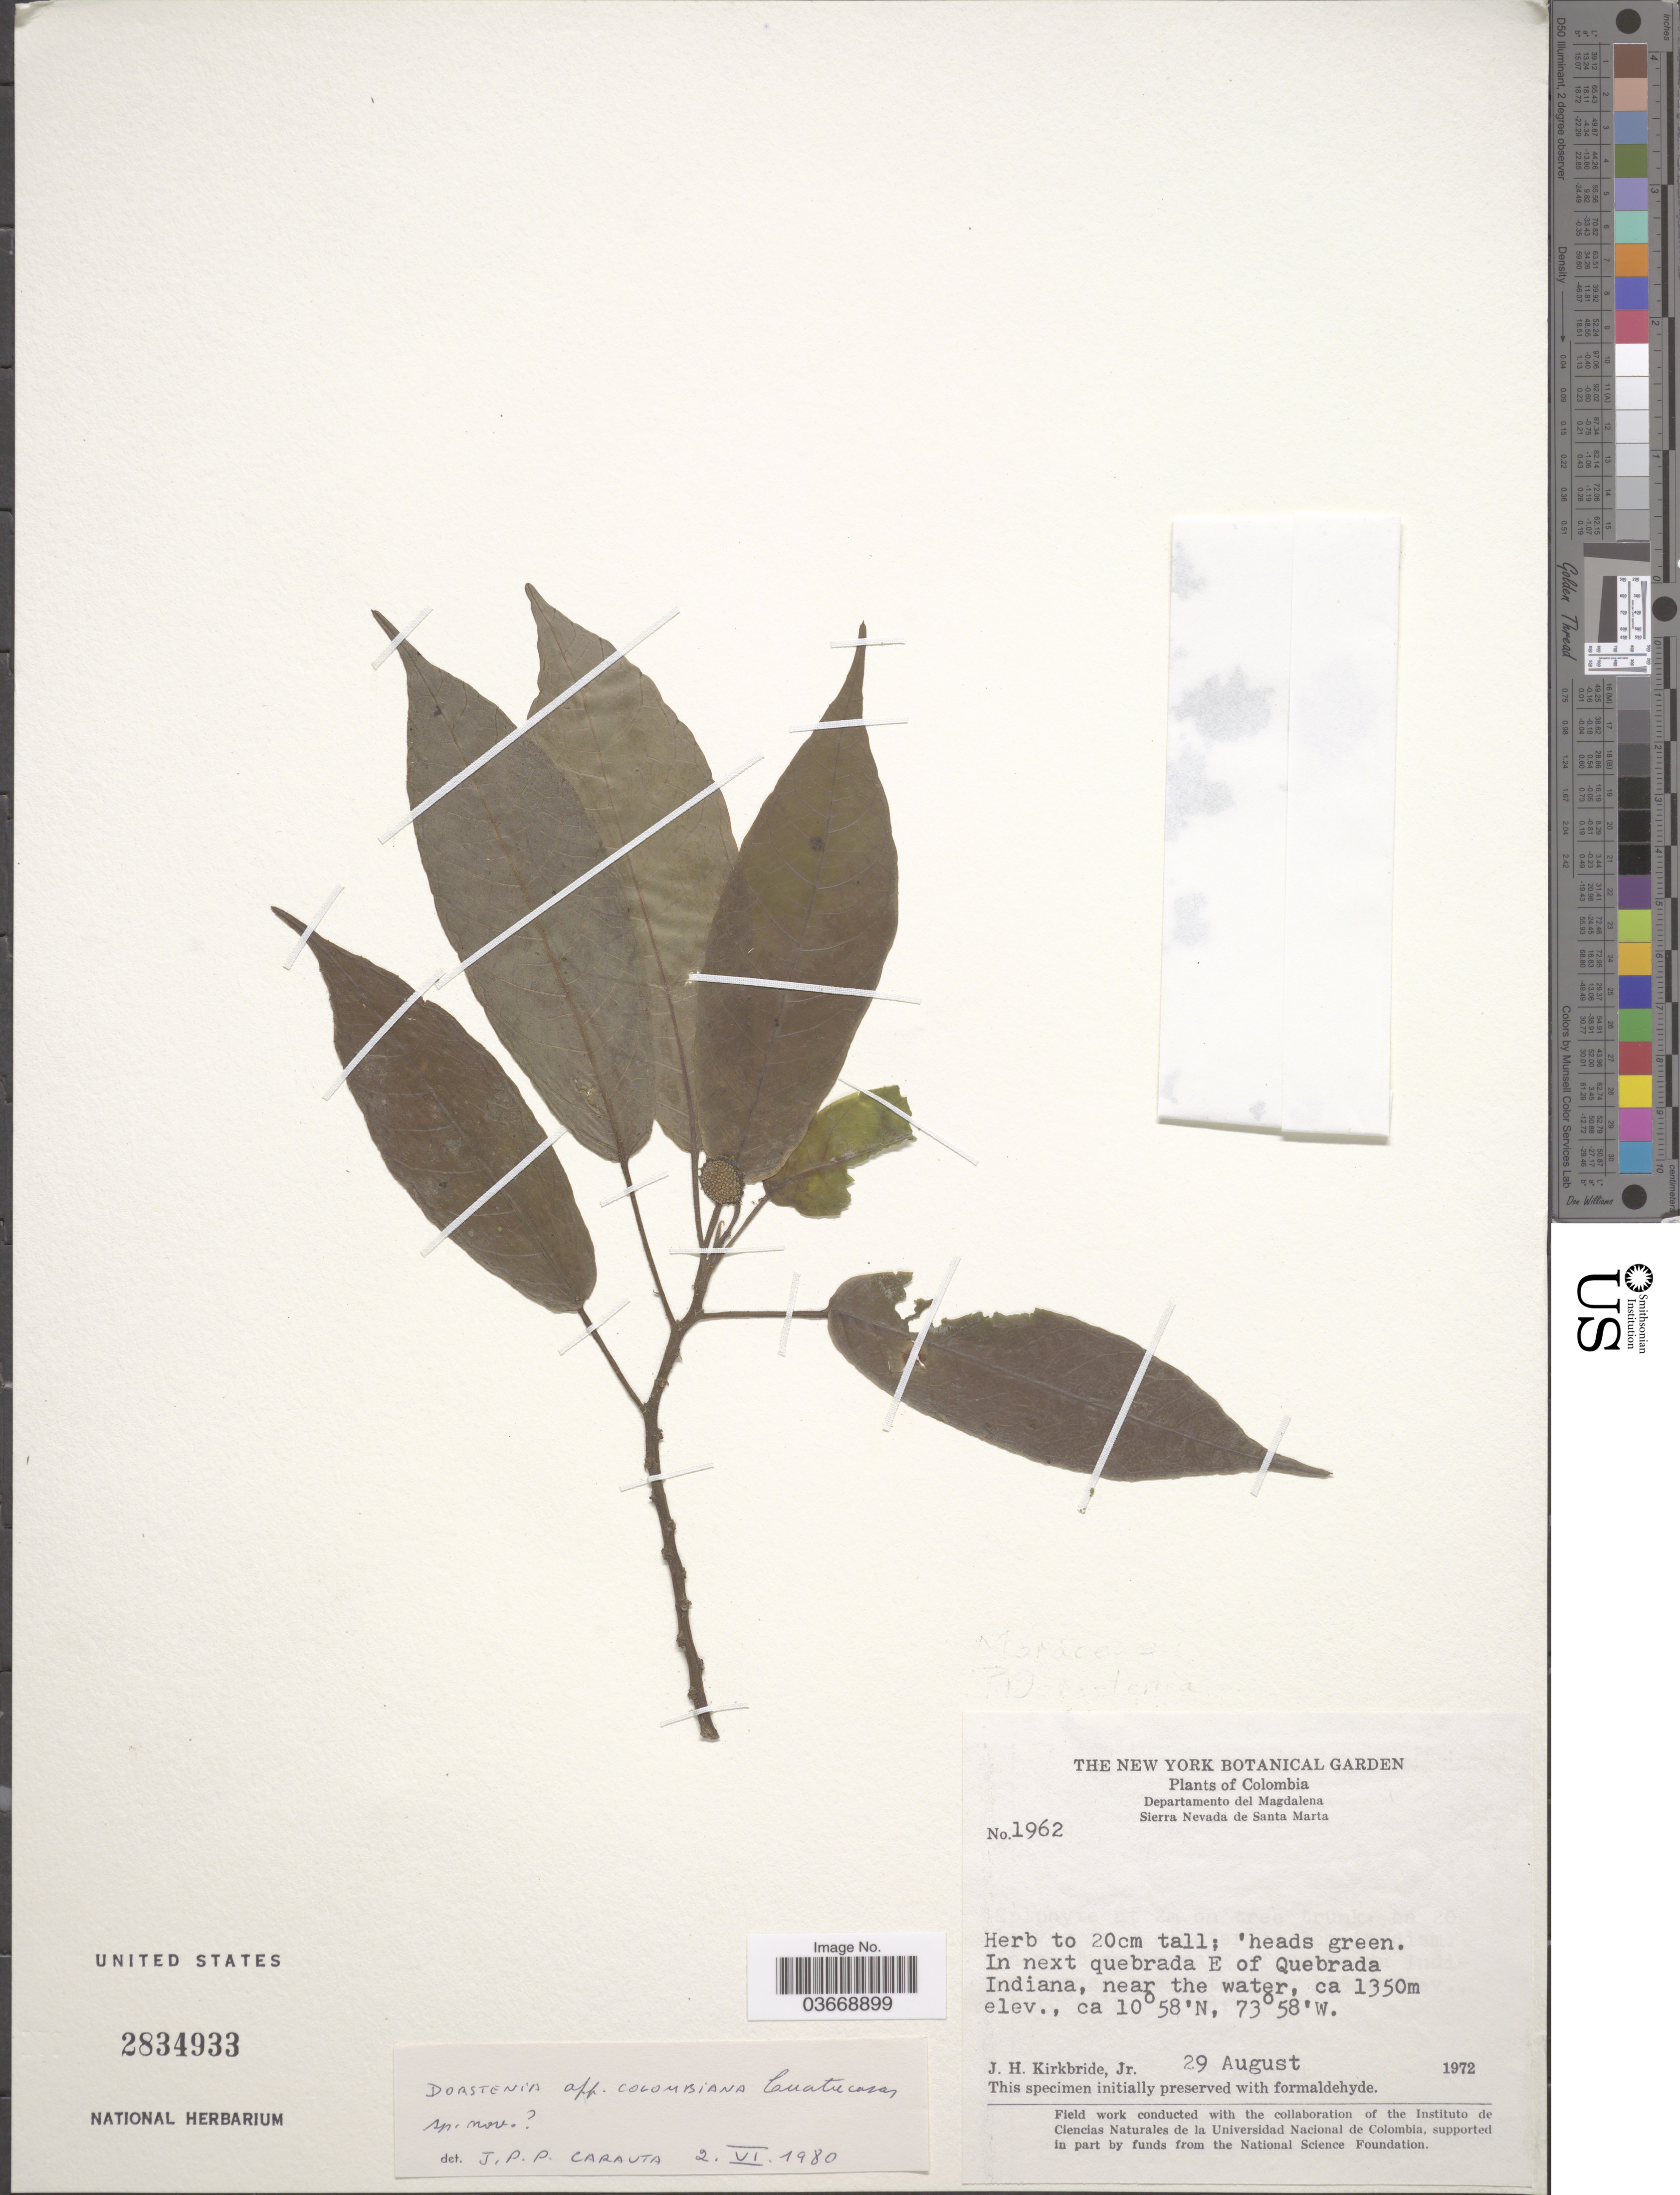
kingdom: Plantae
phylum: Tracheophyta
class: Magnoliopsida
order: Rosales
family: Moraceae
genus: Dorstenia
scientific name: Dorstenia colombiana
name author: Cuatrec.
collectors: J. H. Kirkbride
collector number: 1962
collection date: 1972-08-29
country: Colombia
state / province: Magdalena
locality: Departamento del Magdalena. Sierra Nevada de Santa Marta. In next quebrada E of Quebrada Indiana, near the water.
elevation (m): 1350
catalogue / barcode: US 2834933